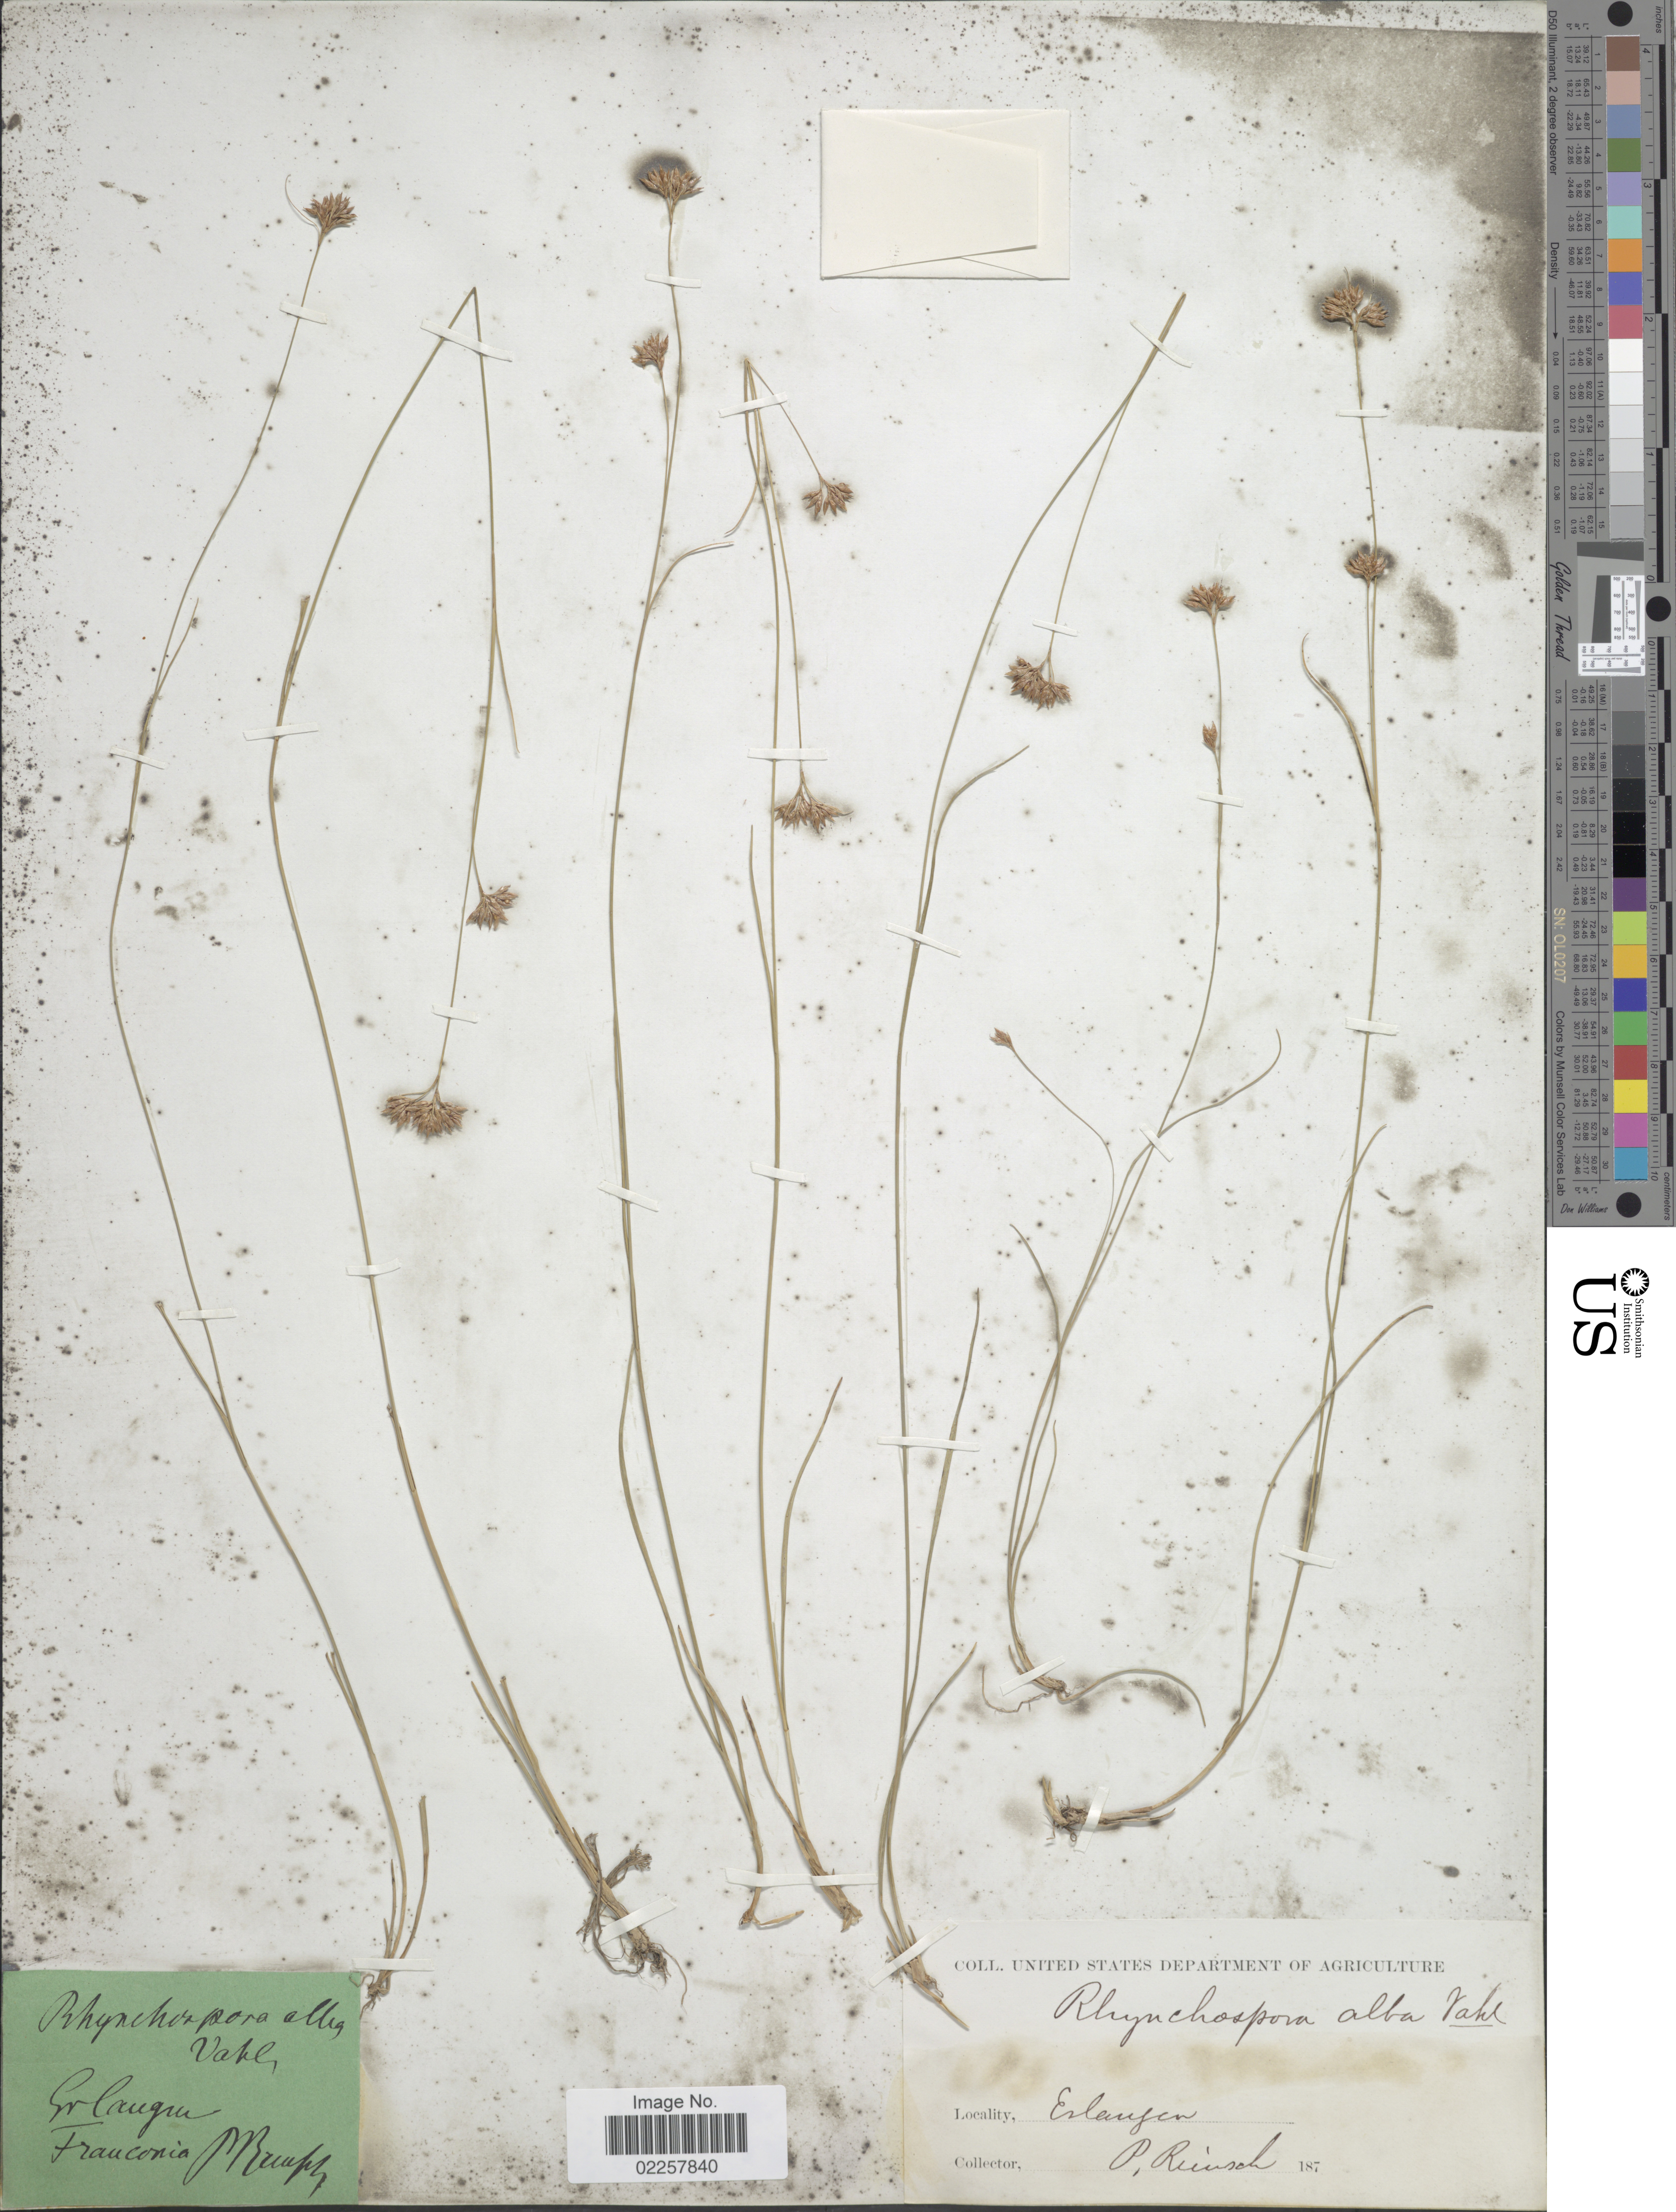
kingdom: Plantae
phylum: Tracheophyta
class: Liliopsida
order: Poales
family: Cyperaceae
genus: Rhynchospora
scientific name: Rhynchospora alba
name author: (L.) Vahl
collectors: P.F. Reinsch (herbarium)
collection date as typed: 187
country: Germany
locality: Erlangen, Franconia